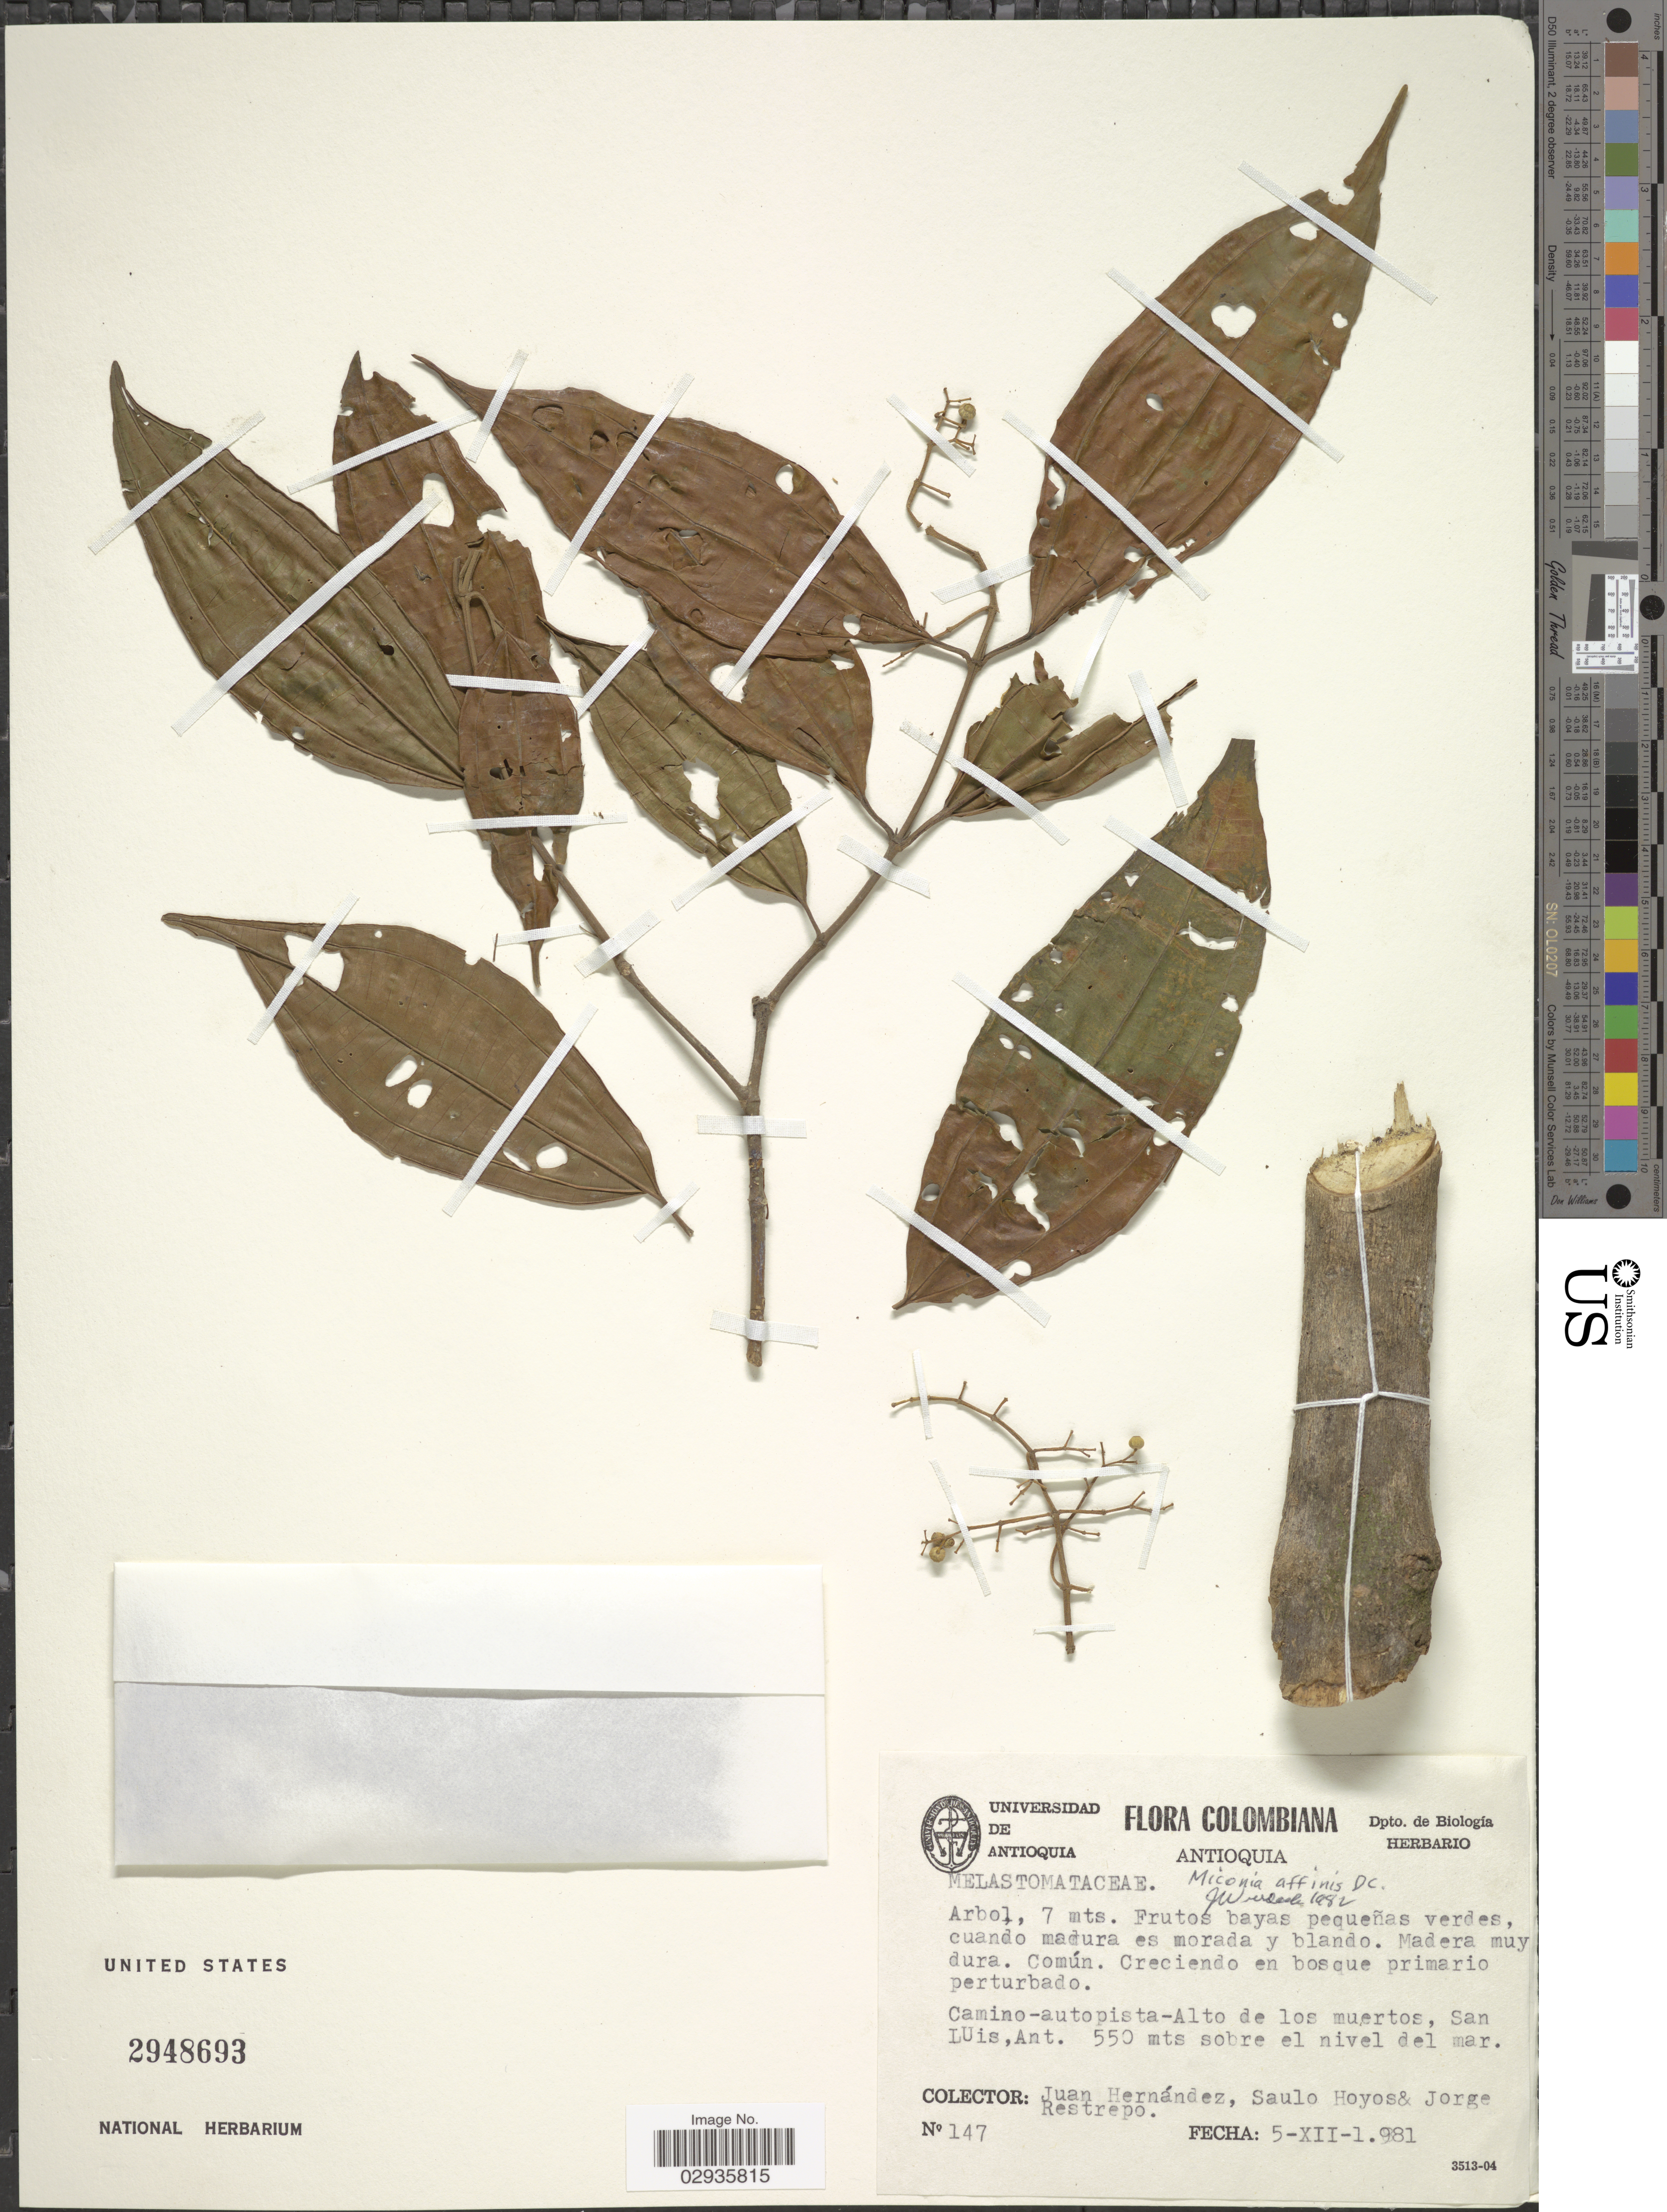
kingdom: Plantae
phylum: Tracheophyta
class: Magnoliopsida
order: Myrtales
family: Melastomataceae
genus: Miconia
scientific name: Miconia affinis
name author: DC.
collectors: J. J. Hernandez, S. Hoyos & J. Restrepo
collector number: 147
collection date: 1981-03-05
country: Colombia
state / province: Antioquia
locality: Camino-autopista-Alto de los muertos, San Luis.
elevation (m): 550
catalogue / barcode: US 2948693